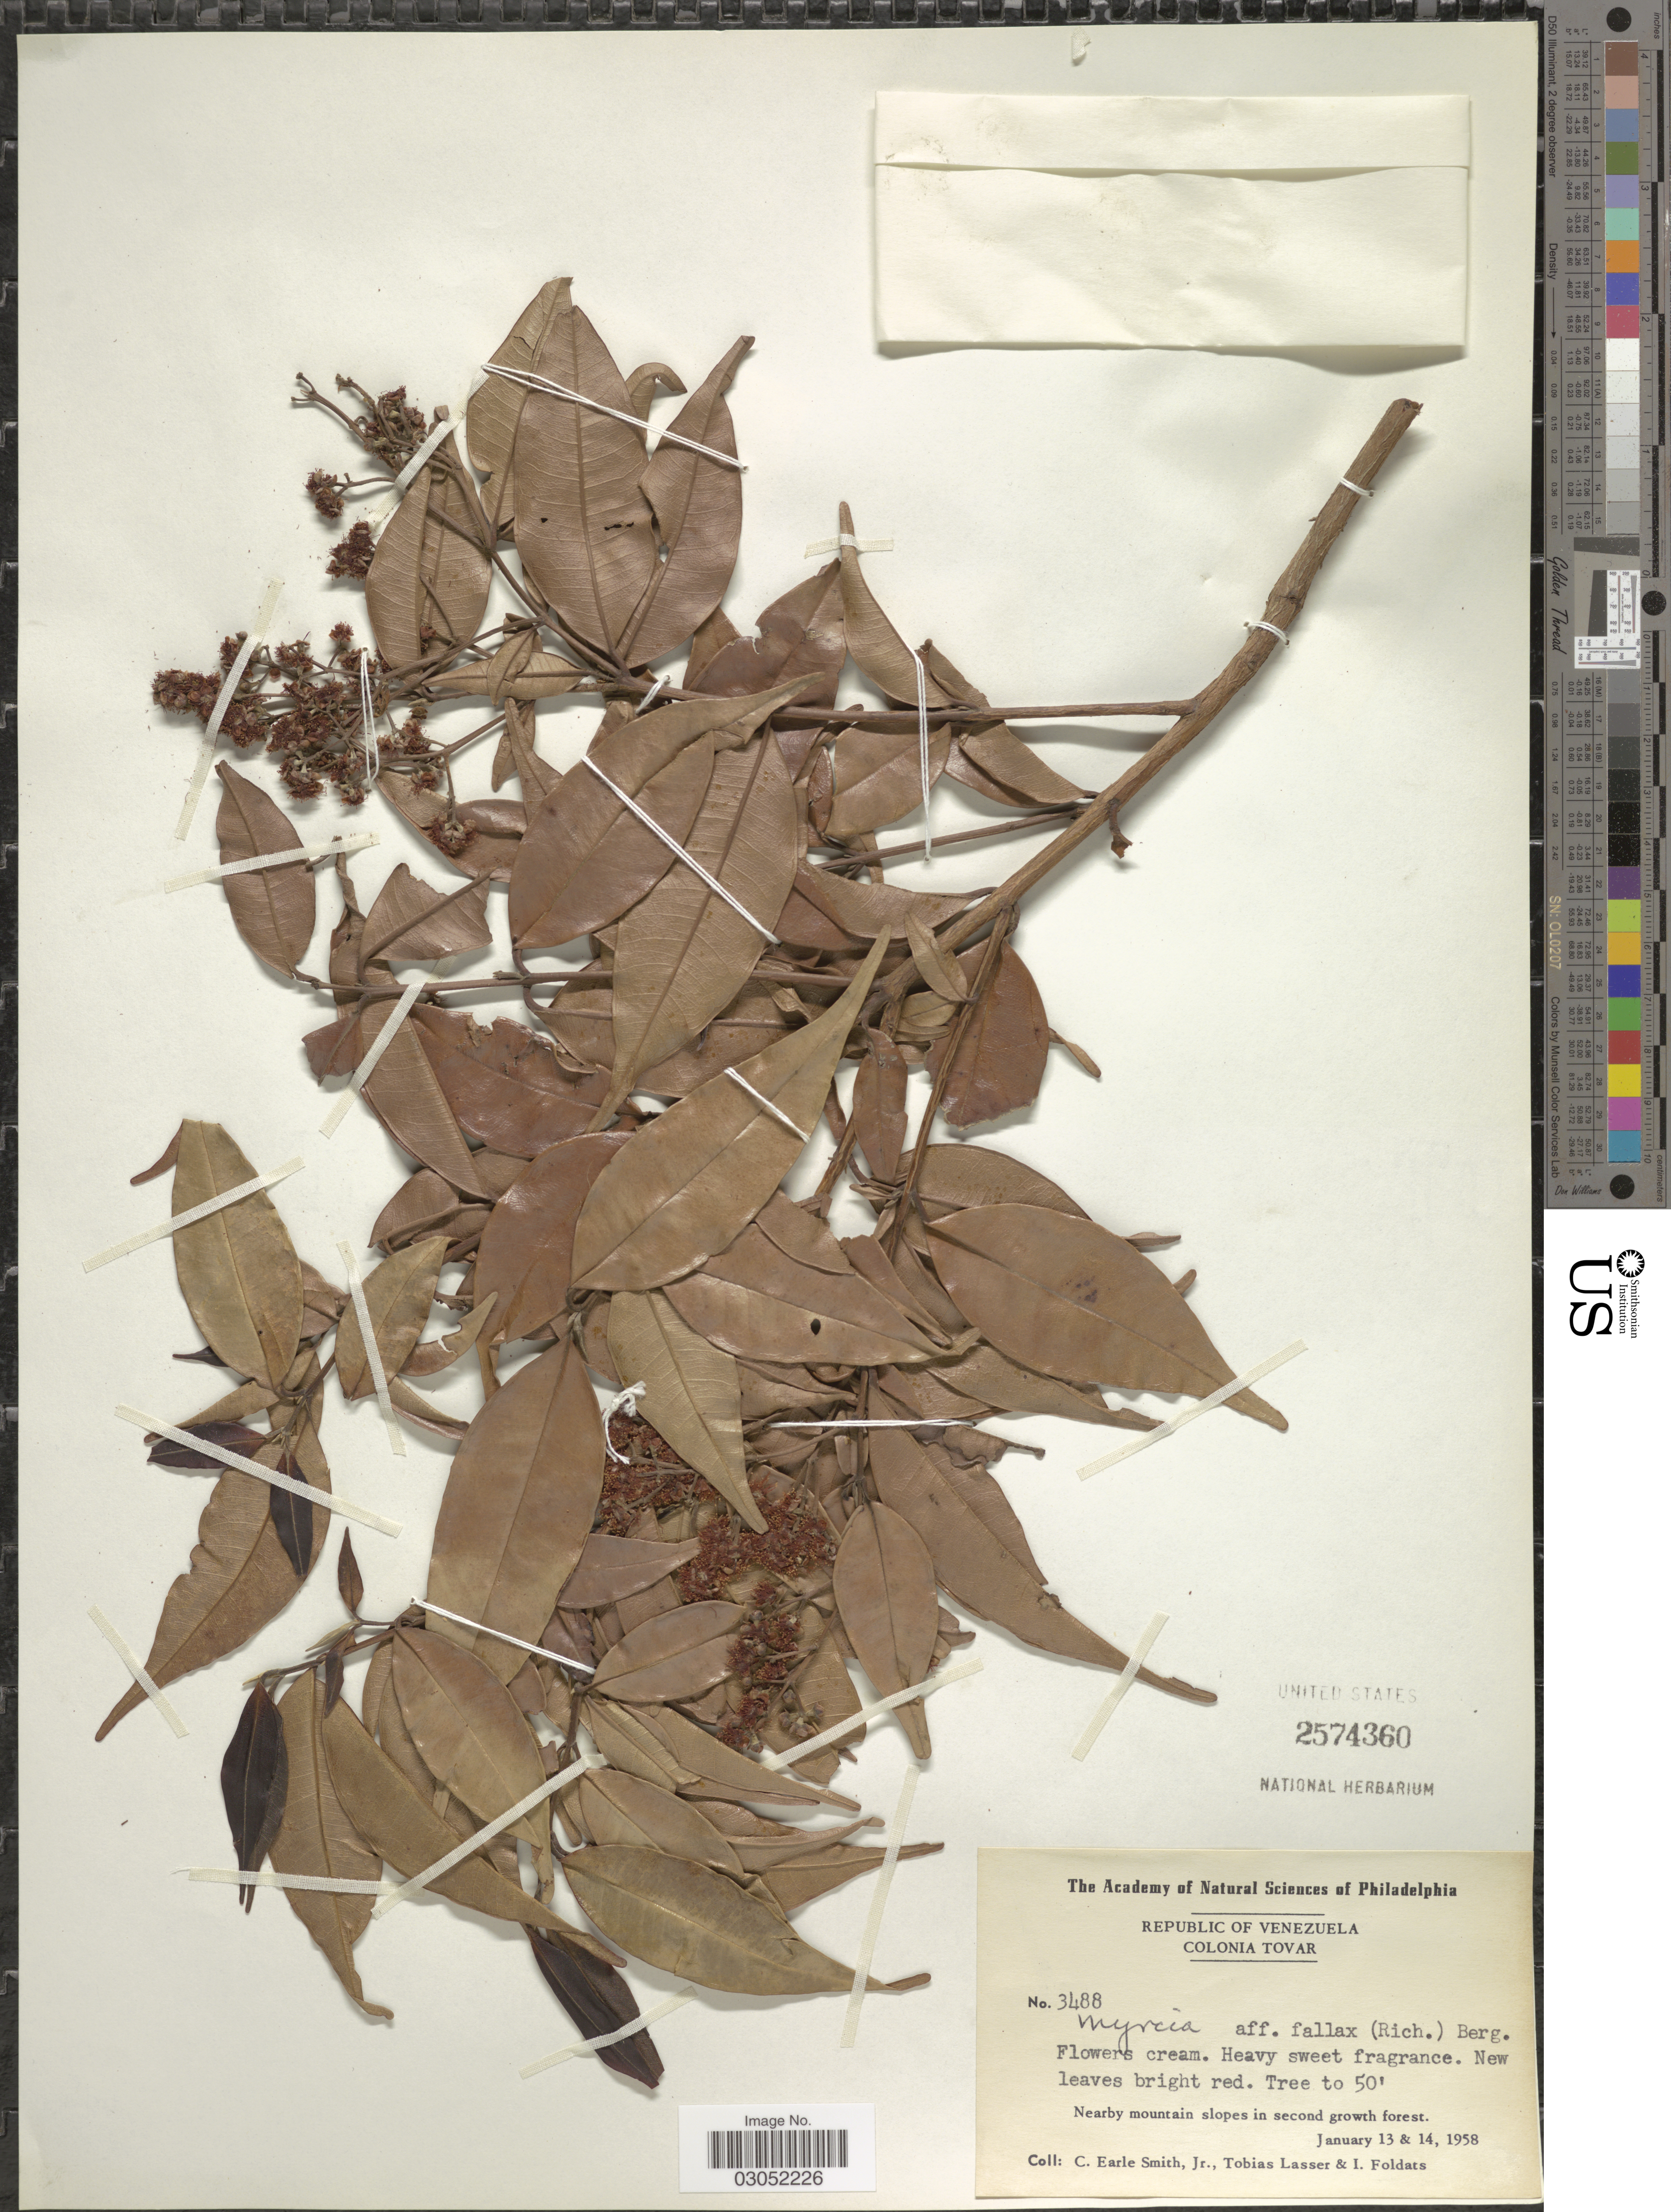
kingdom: Plantae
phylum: Tracheophyta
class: Magnoliopsida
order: Myrtales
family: Myrtaceae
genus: Myrcia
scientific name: Myrcia fallax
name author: (Rich.) DC.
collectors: C. E. Smith Jr., T. Lasser & I. Foldats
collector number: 3488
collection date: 1958-01-13/1958-01-14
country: Venezuela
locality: Colonia Tovar. Nearby mountain slopes.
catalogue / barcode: US 2574360